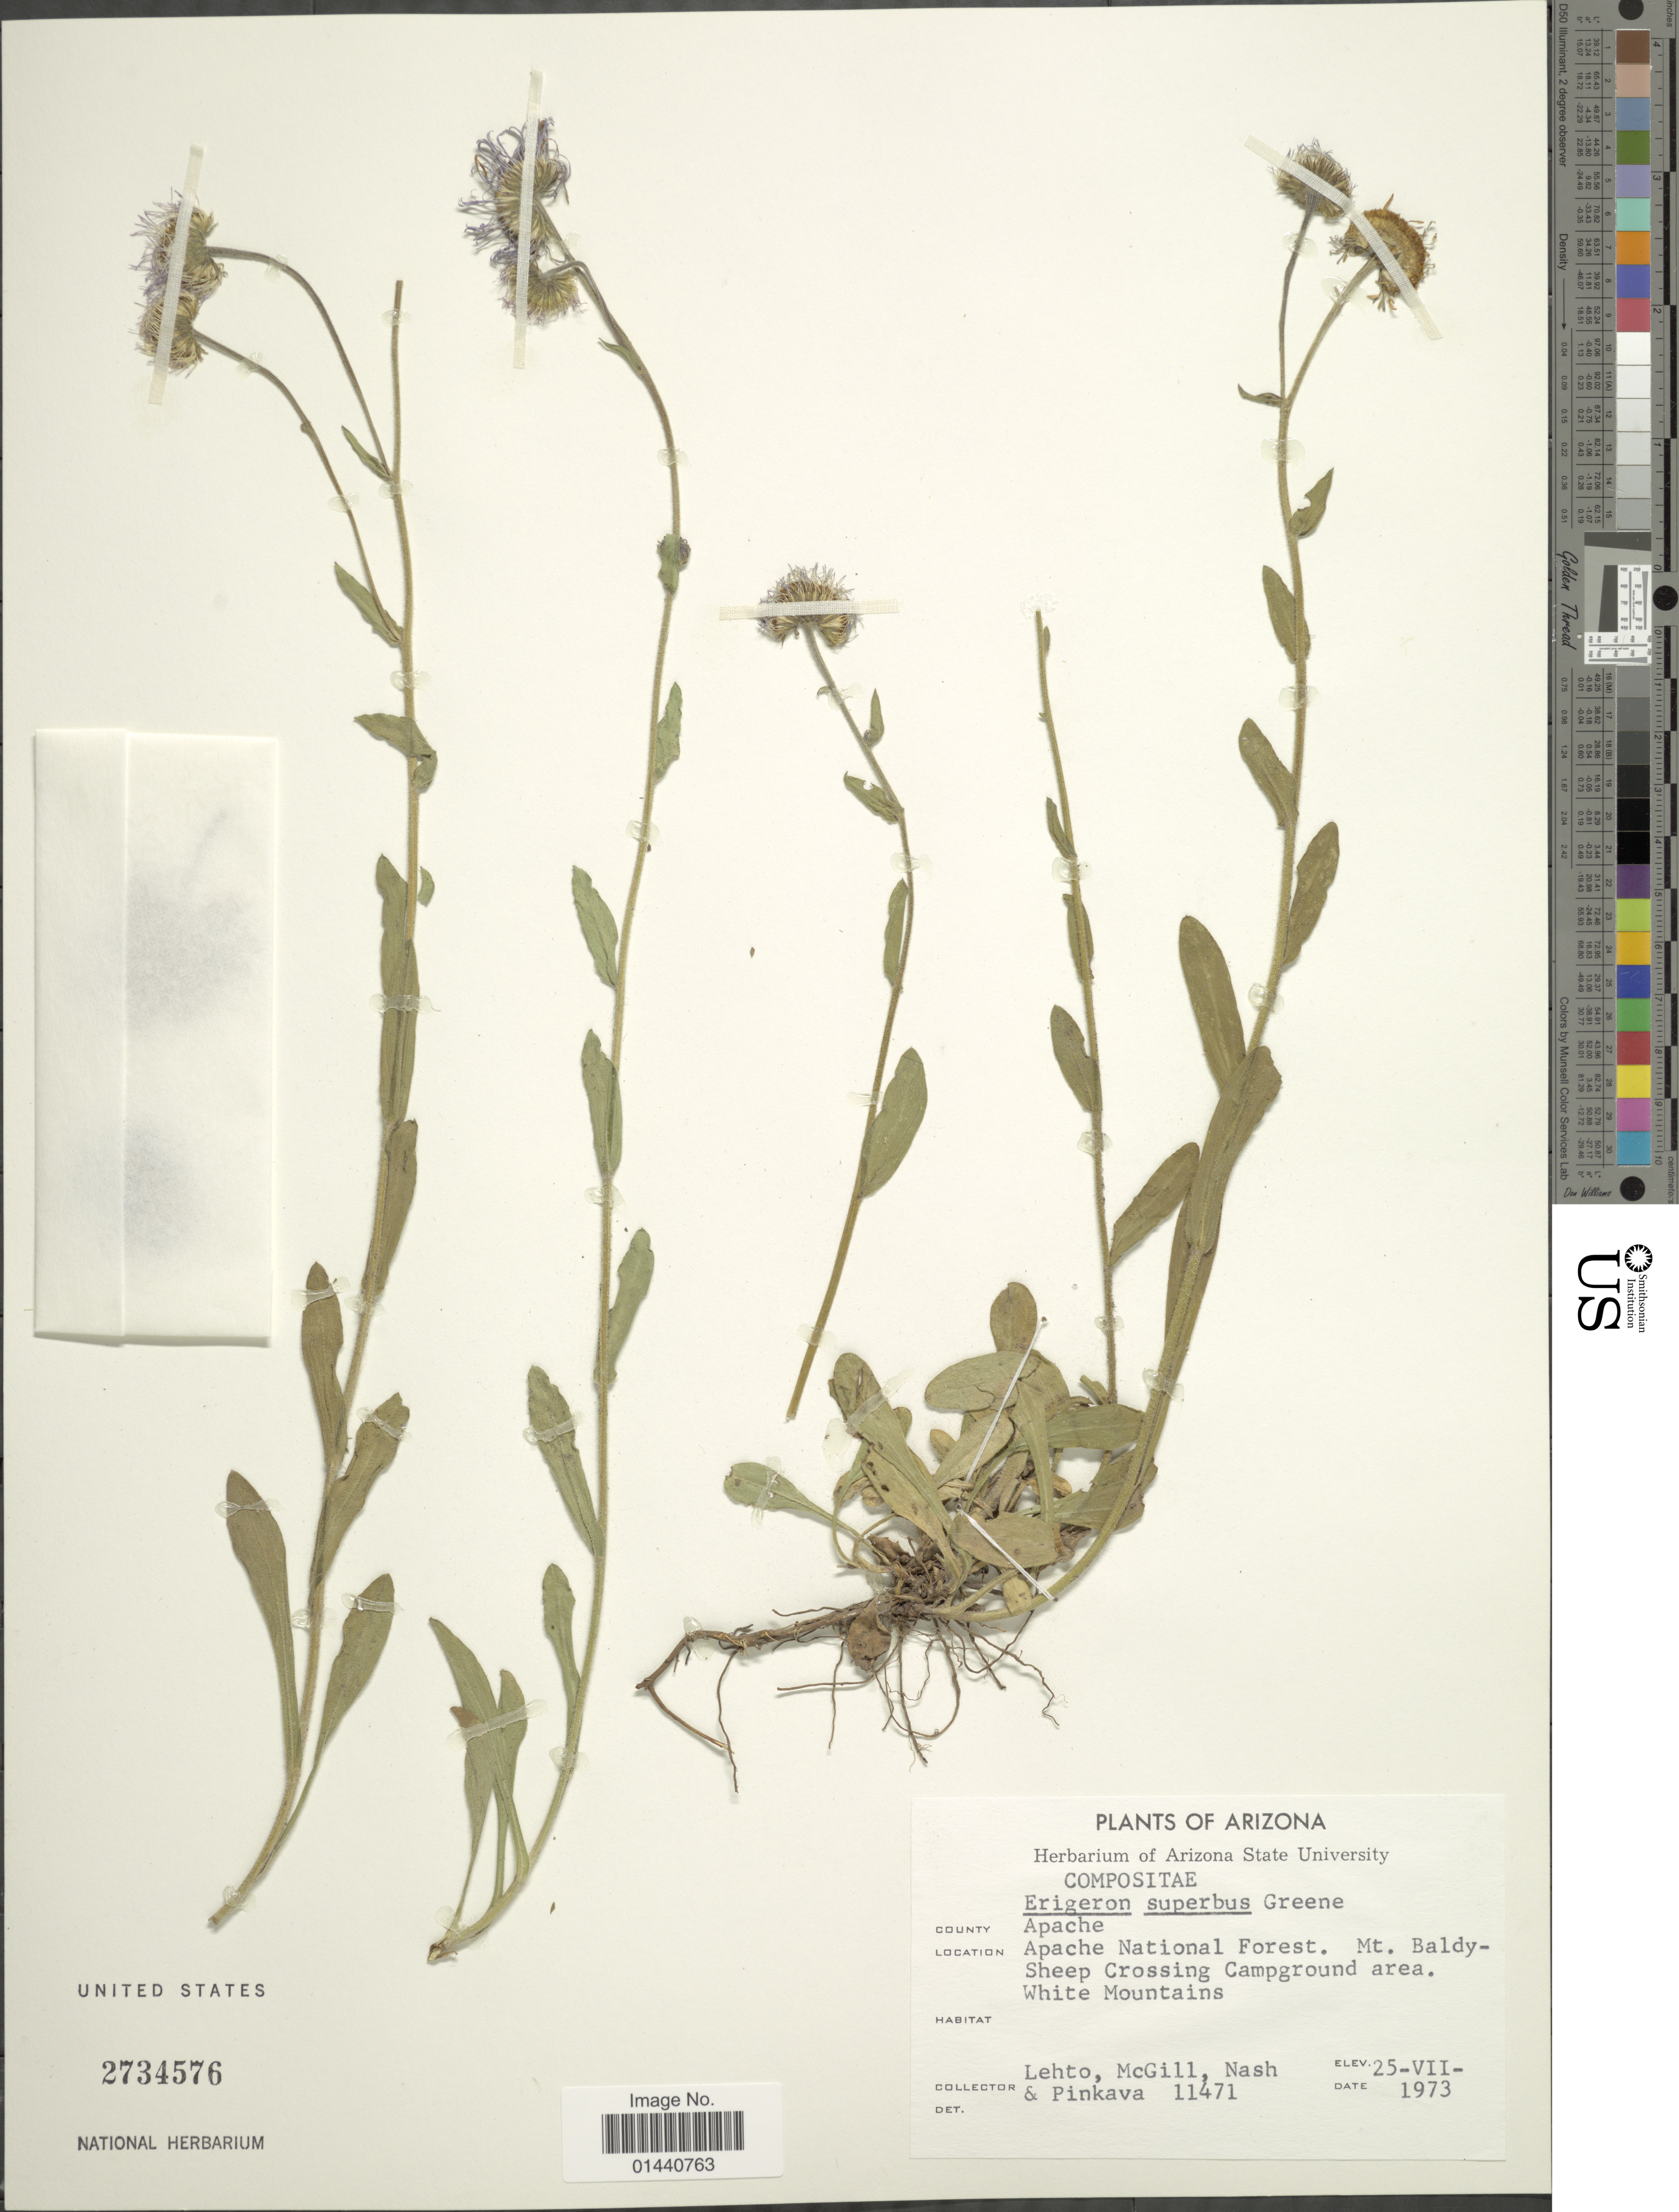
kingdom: Plantae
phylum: Tracheophyta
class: Magnoliopsida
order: Asterales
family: Asteraceae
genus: Erigeron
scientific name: Erigeron superbus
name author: Greene ex Rydb.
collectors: -. Lehto, -. McGill, -- Nash & -. Pinkava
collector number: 11471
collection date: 1973-07-25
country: United States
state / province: Arizona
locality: Apache National Forest. Mt. Baldy-Sheep Crossing Campground area. White Mountains.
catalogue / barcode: US 2734576